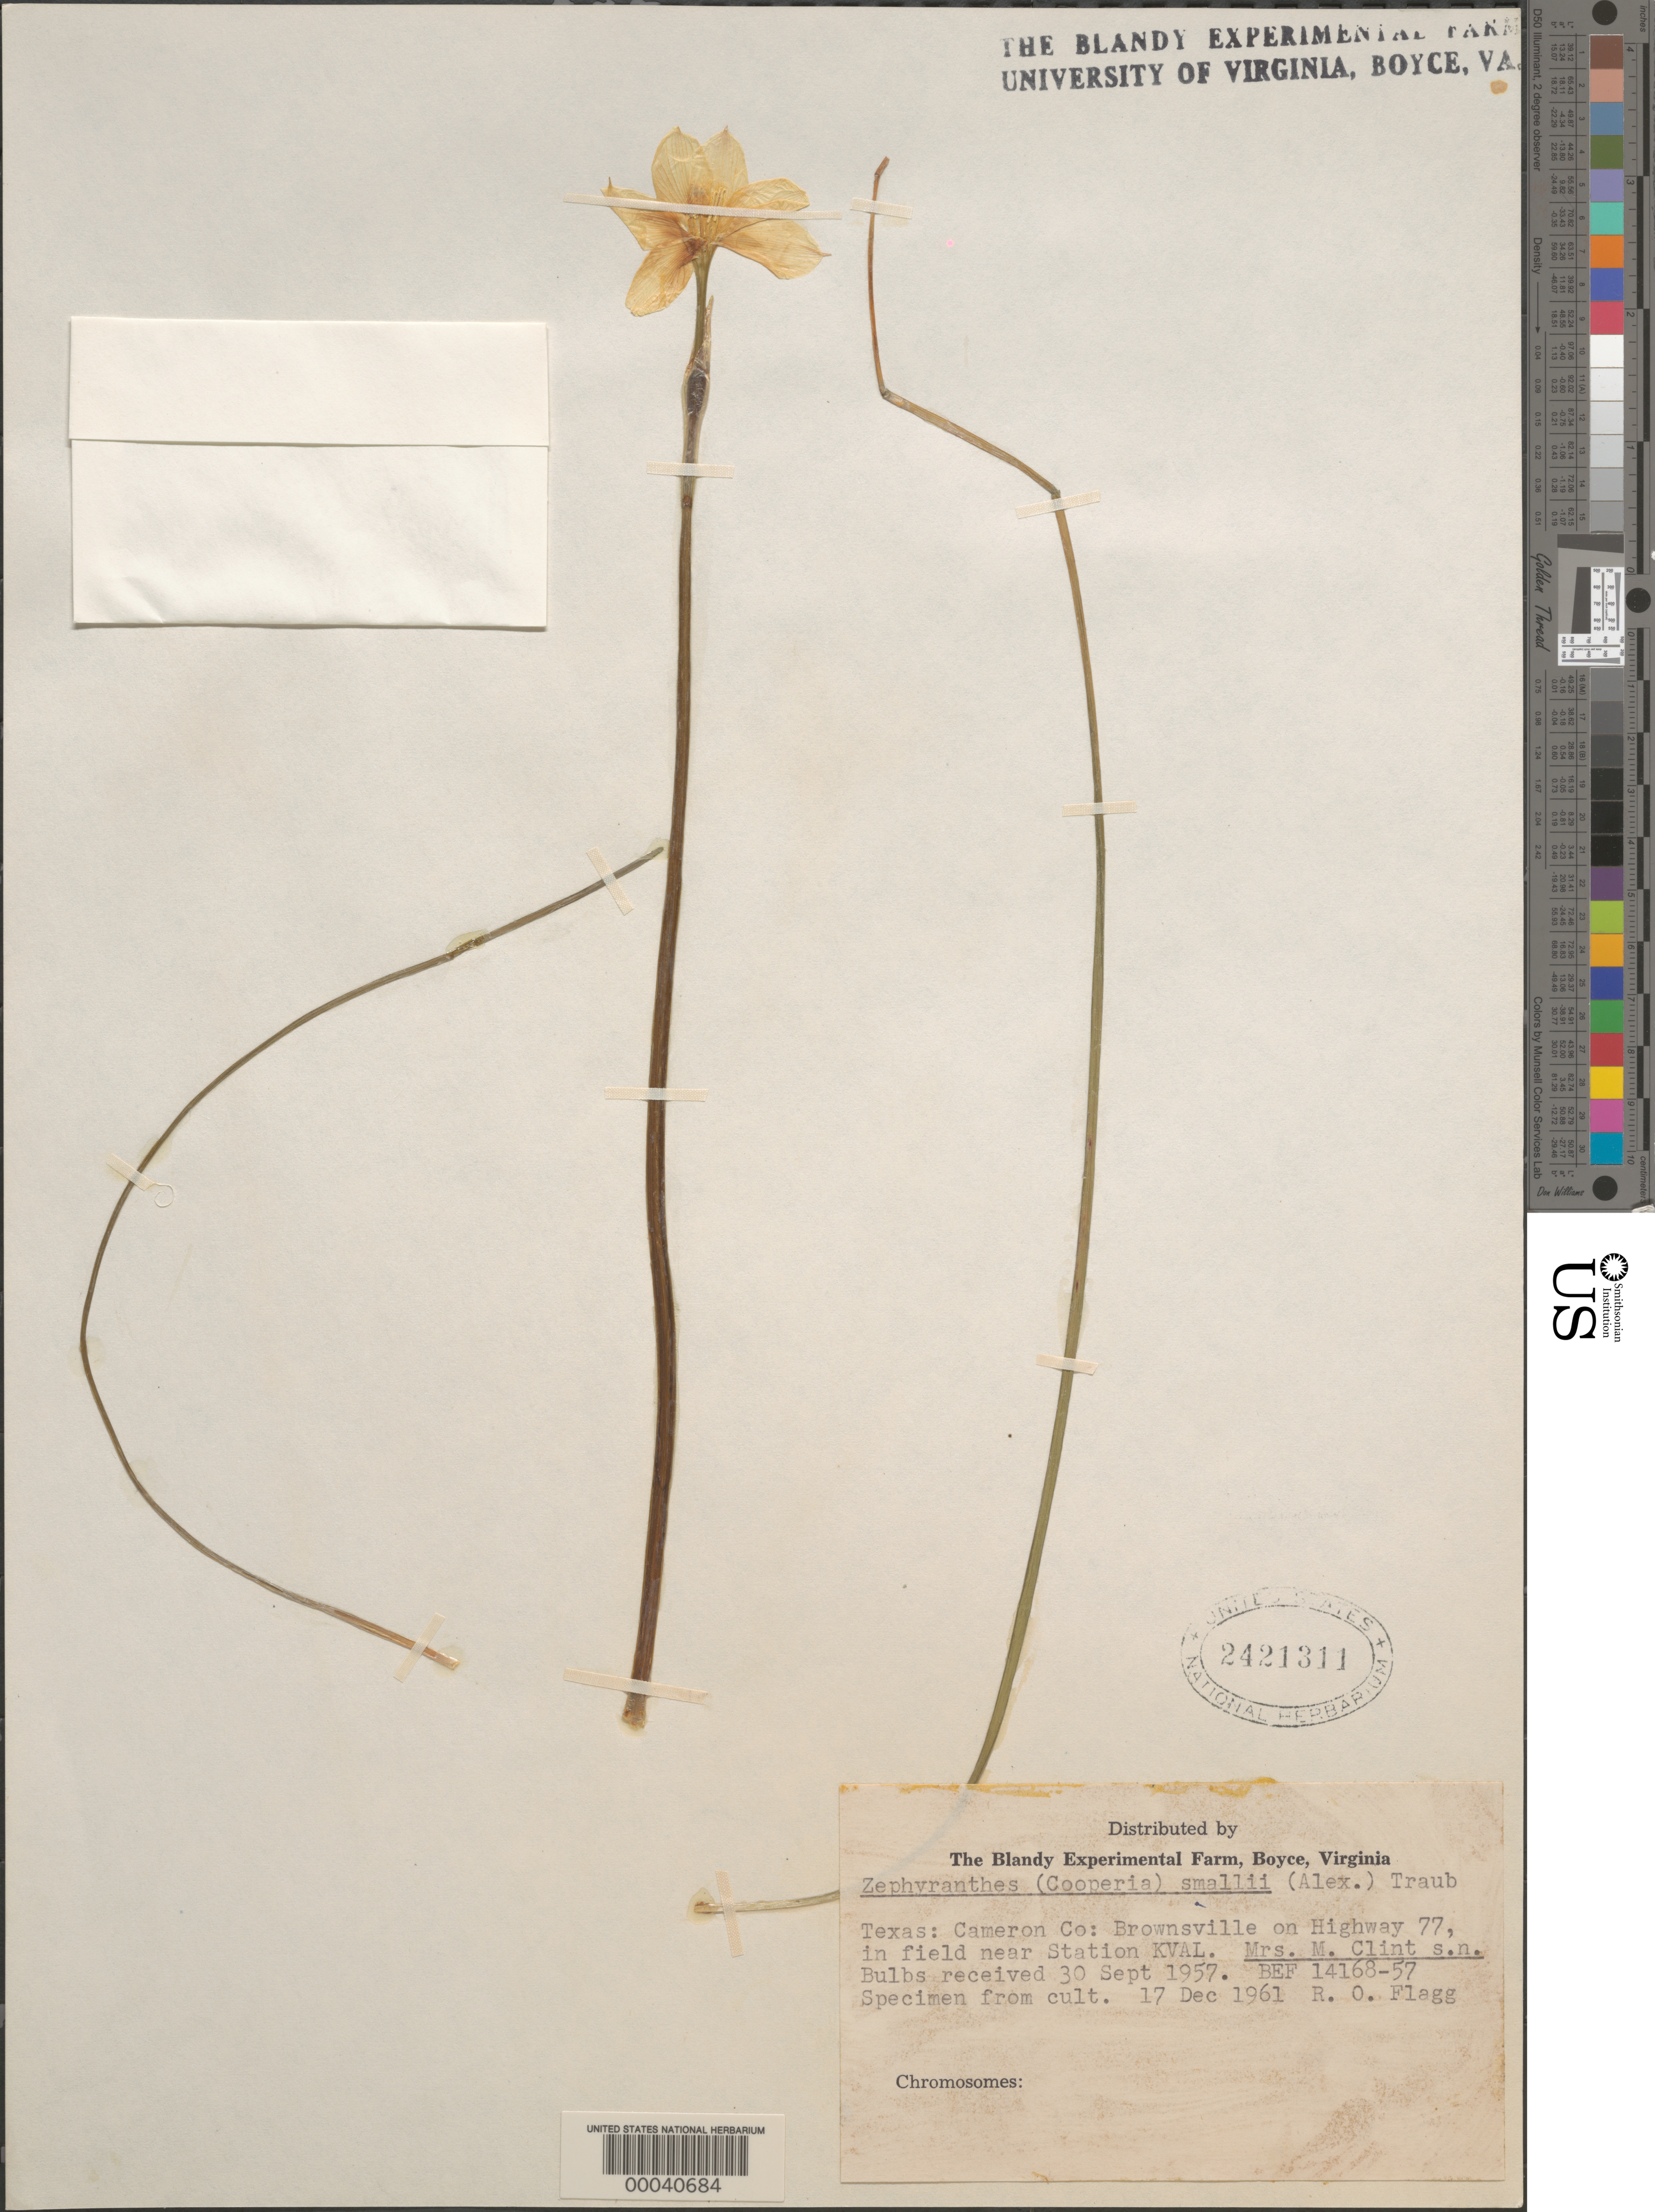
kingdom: Plantae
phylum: Tracheophyta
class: Liliopsida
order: Asparagales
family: Amaryllidaceae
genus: Zephyranthes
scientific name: Zephyranthes smallii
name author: (Alexander) Traub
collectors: M. Clint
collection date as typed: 1957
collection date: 1957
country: United States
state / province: Texas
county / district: Cameron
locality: Brownsville, on hwy 77, near radio station kval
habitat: Field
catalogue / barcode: US 2421311